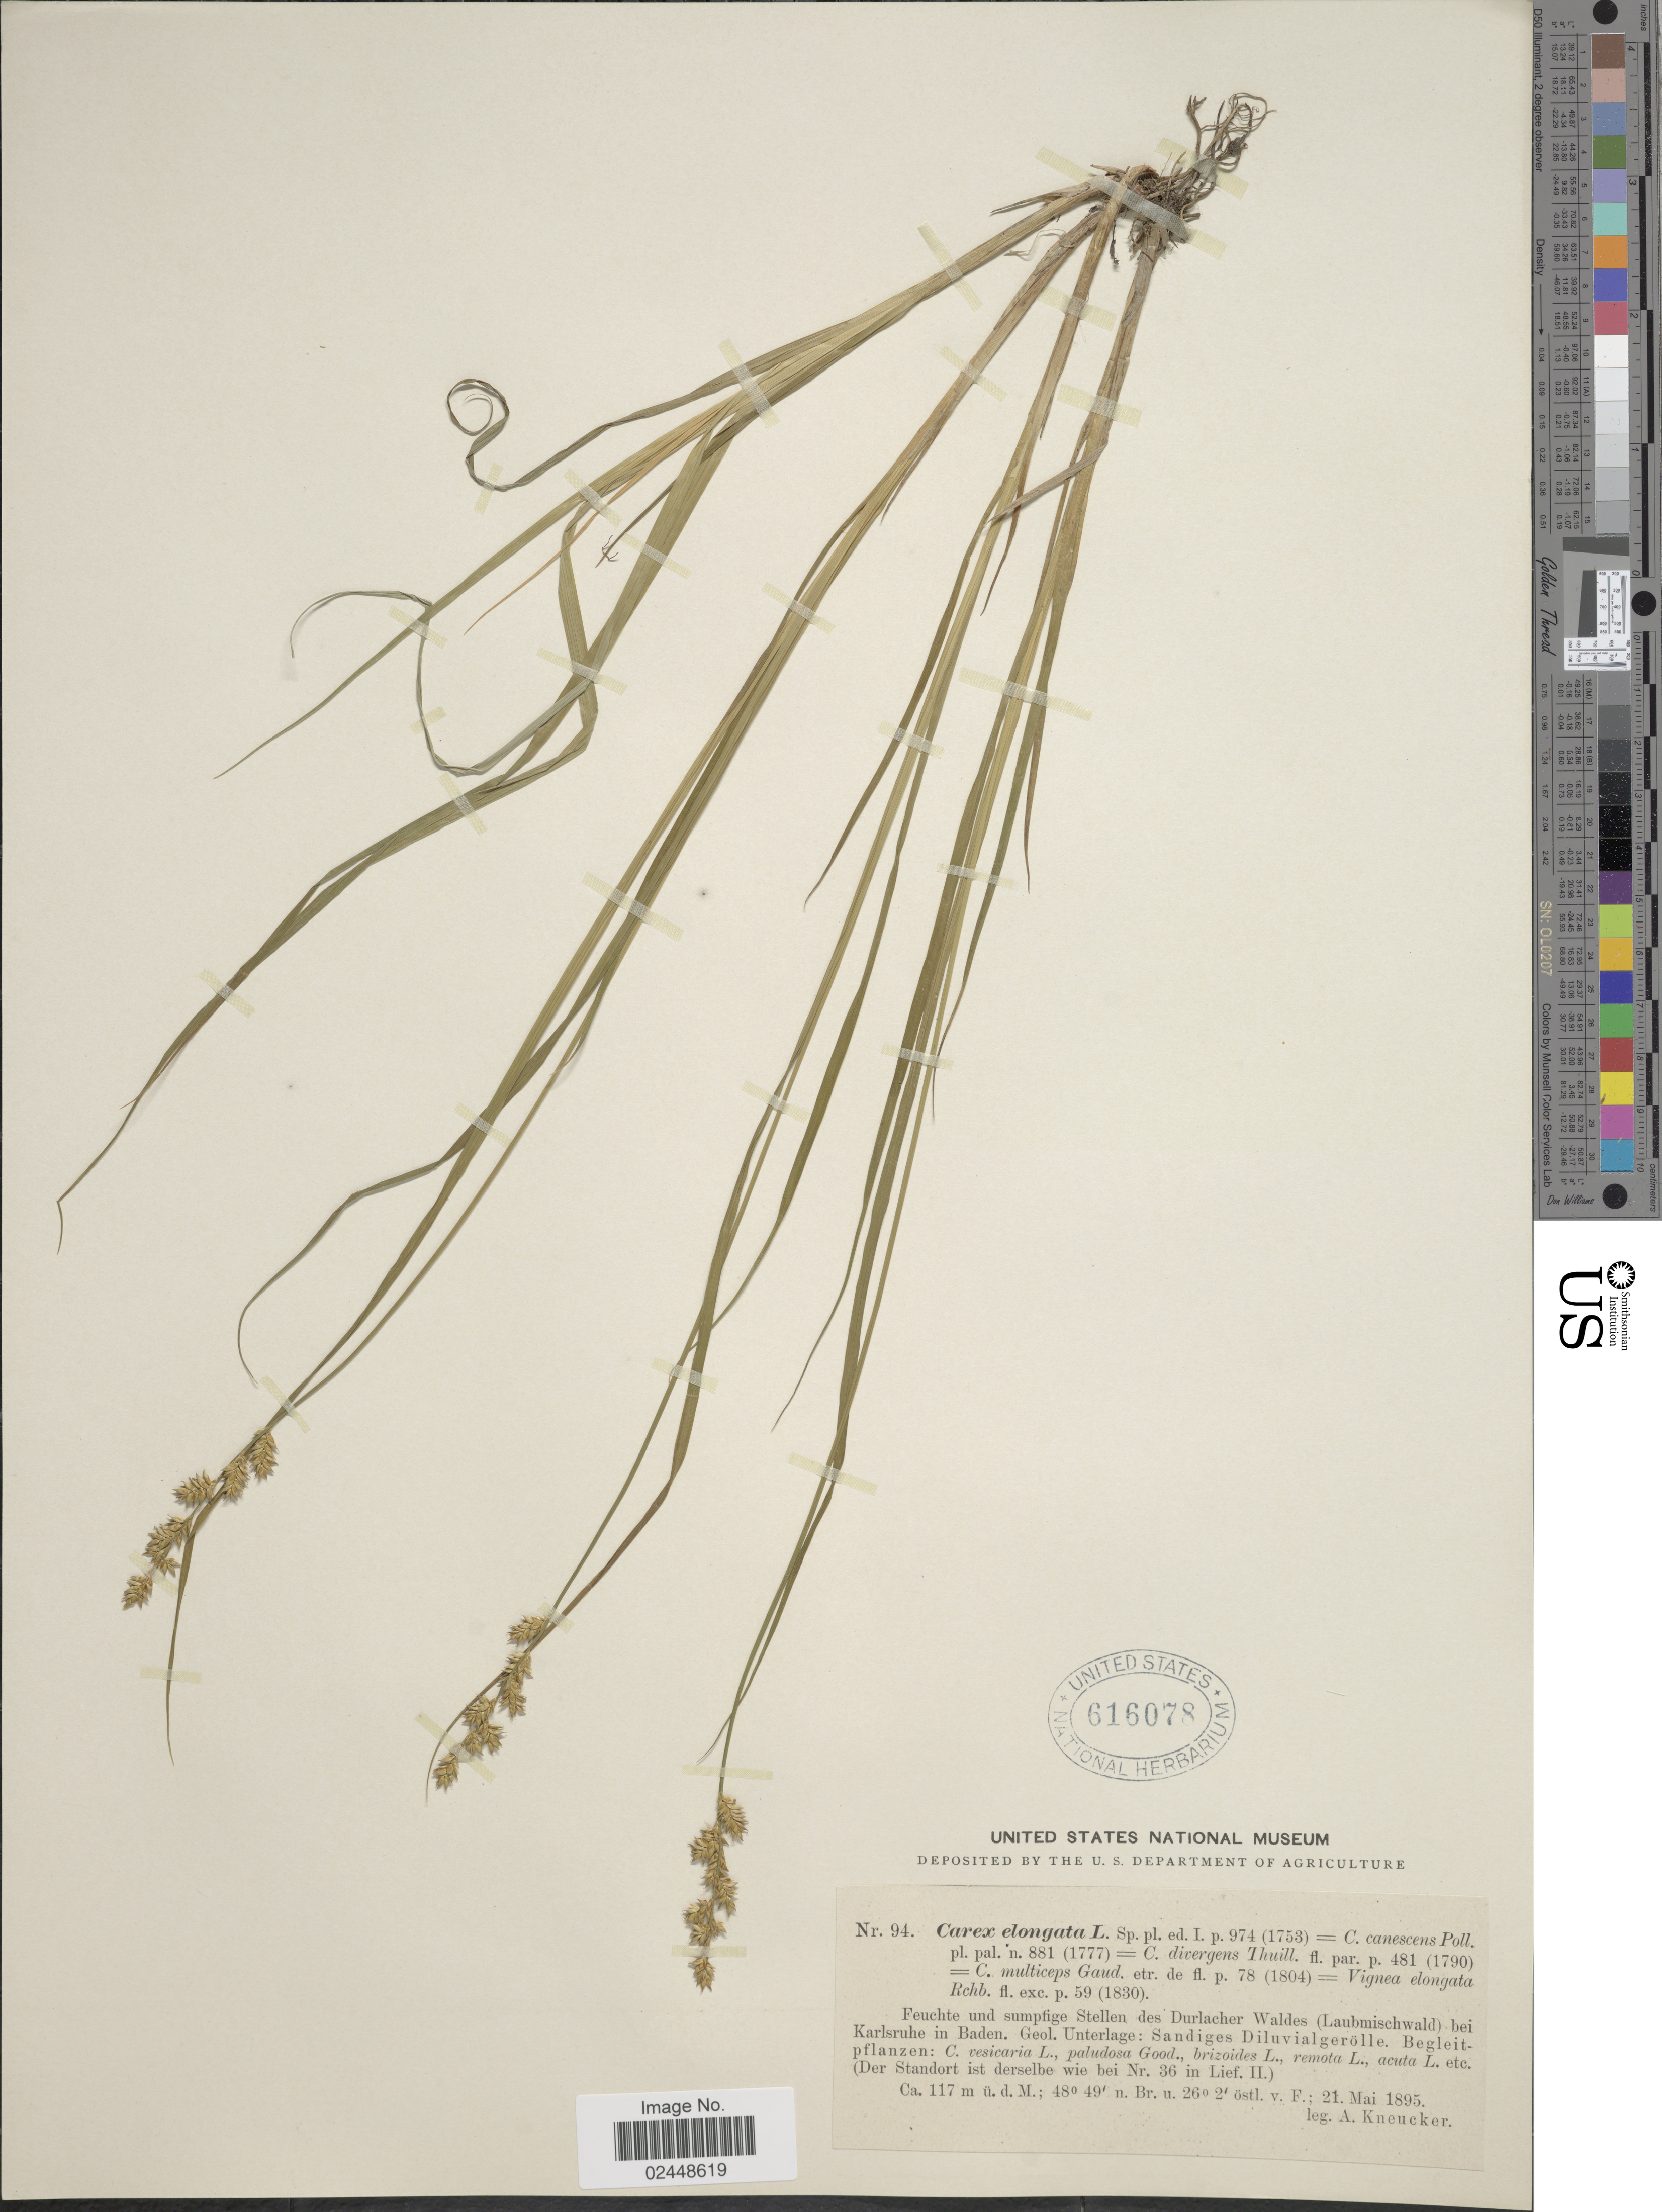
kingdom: Plantae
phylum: Tracheophyta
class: Liliopsida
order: Poales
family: Cyperaceae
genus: Carex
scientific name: Carex elongata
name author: L.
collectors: A. Kneucker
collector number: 94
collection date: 1895-05-21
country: Germany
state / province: Baden-Württemberg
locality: Feuchte und sumpfige Stellen des Durlacher Waldes (Laubmischwald) bei Karlsruhe in Baden. Geol. Unterlage: Sandiges Diluvialgerolle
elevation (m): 117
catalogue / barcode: US 616078